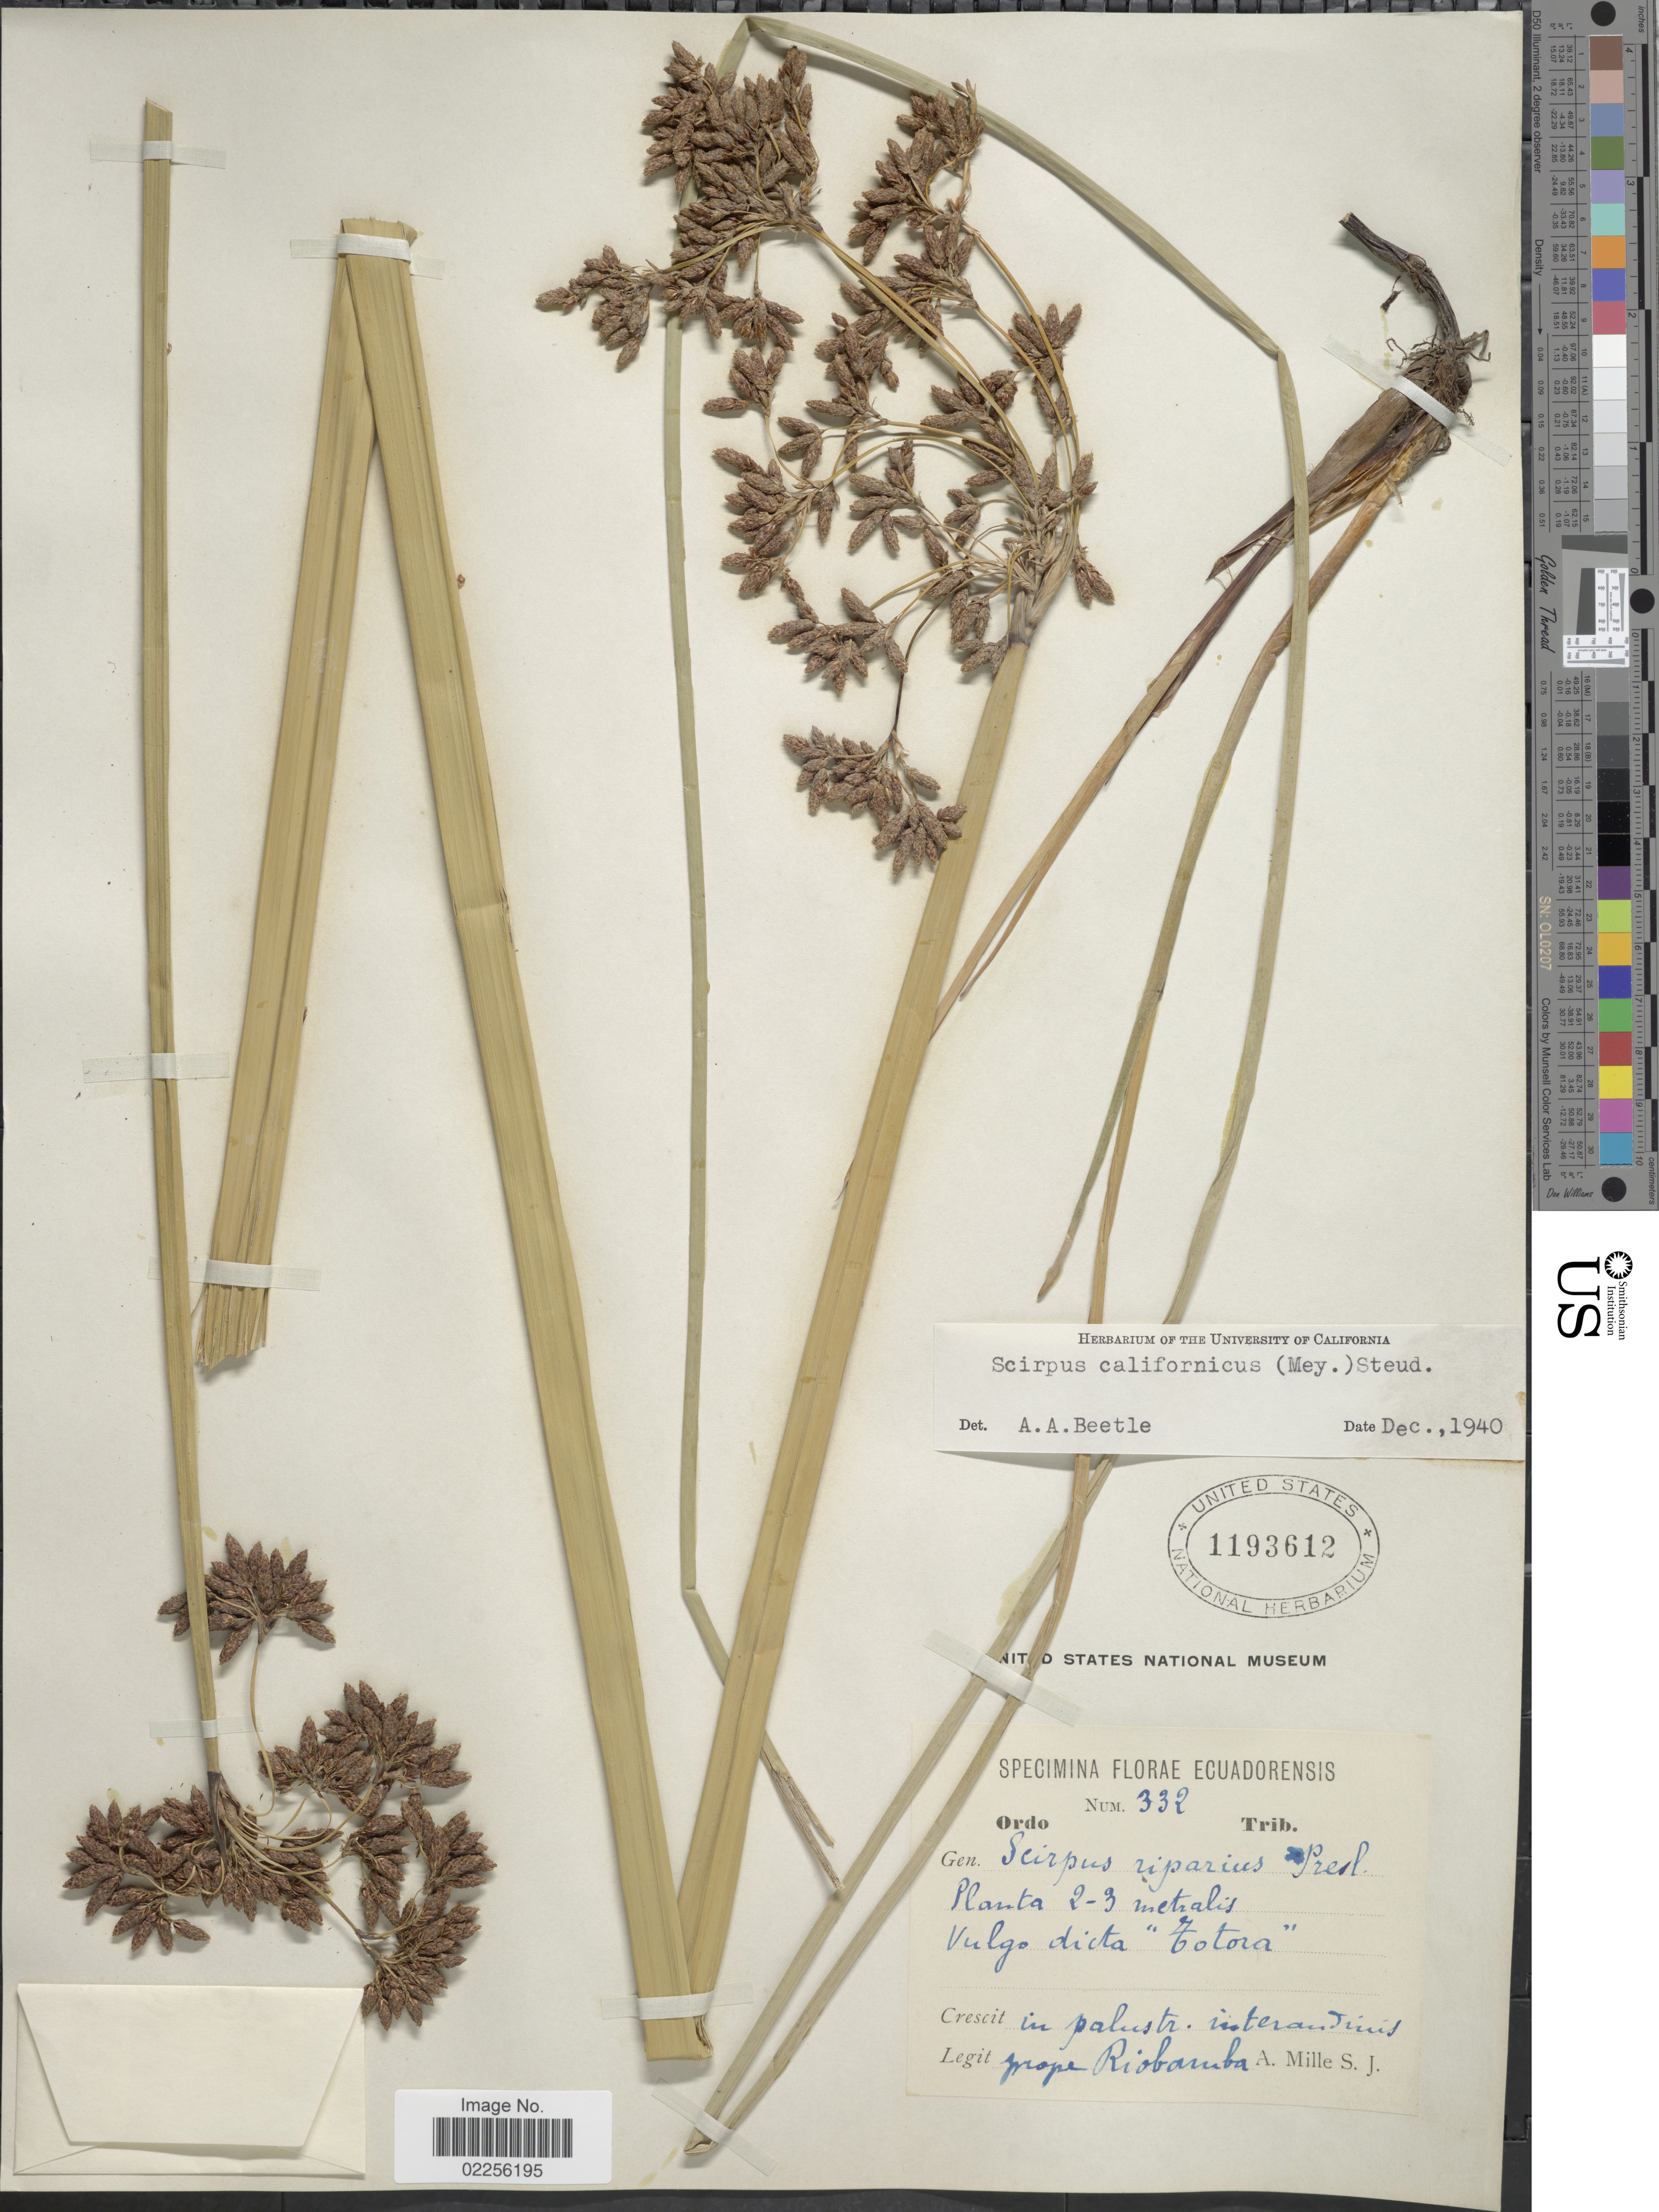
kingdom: Plantae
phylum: Tracheophyta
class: Liliopsida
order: Poales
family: Cyperaceae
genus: Schoenoplectus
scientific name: Schoenoplectus californicus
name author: (C.A. Mey.) Soják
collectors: A. Mille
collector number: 332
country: Ecuador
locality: In palustr interandinis prope Riobamba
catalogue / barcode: US 1193612